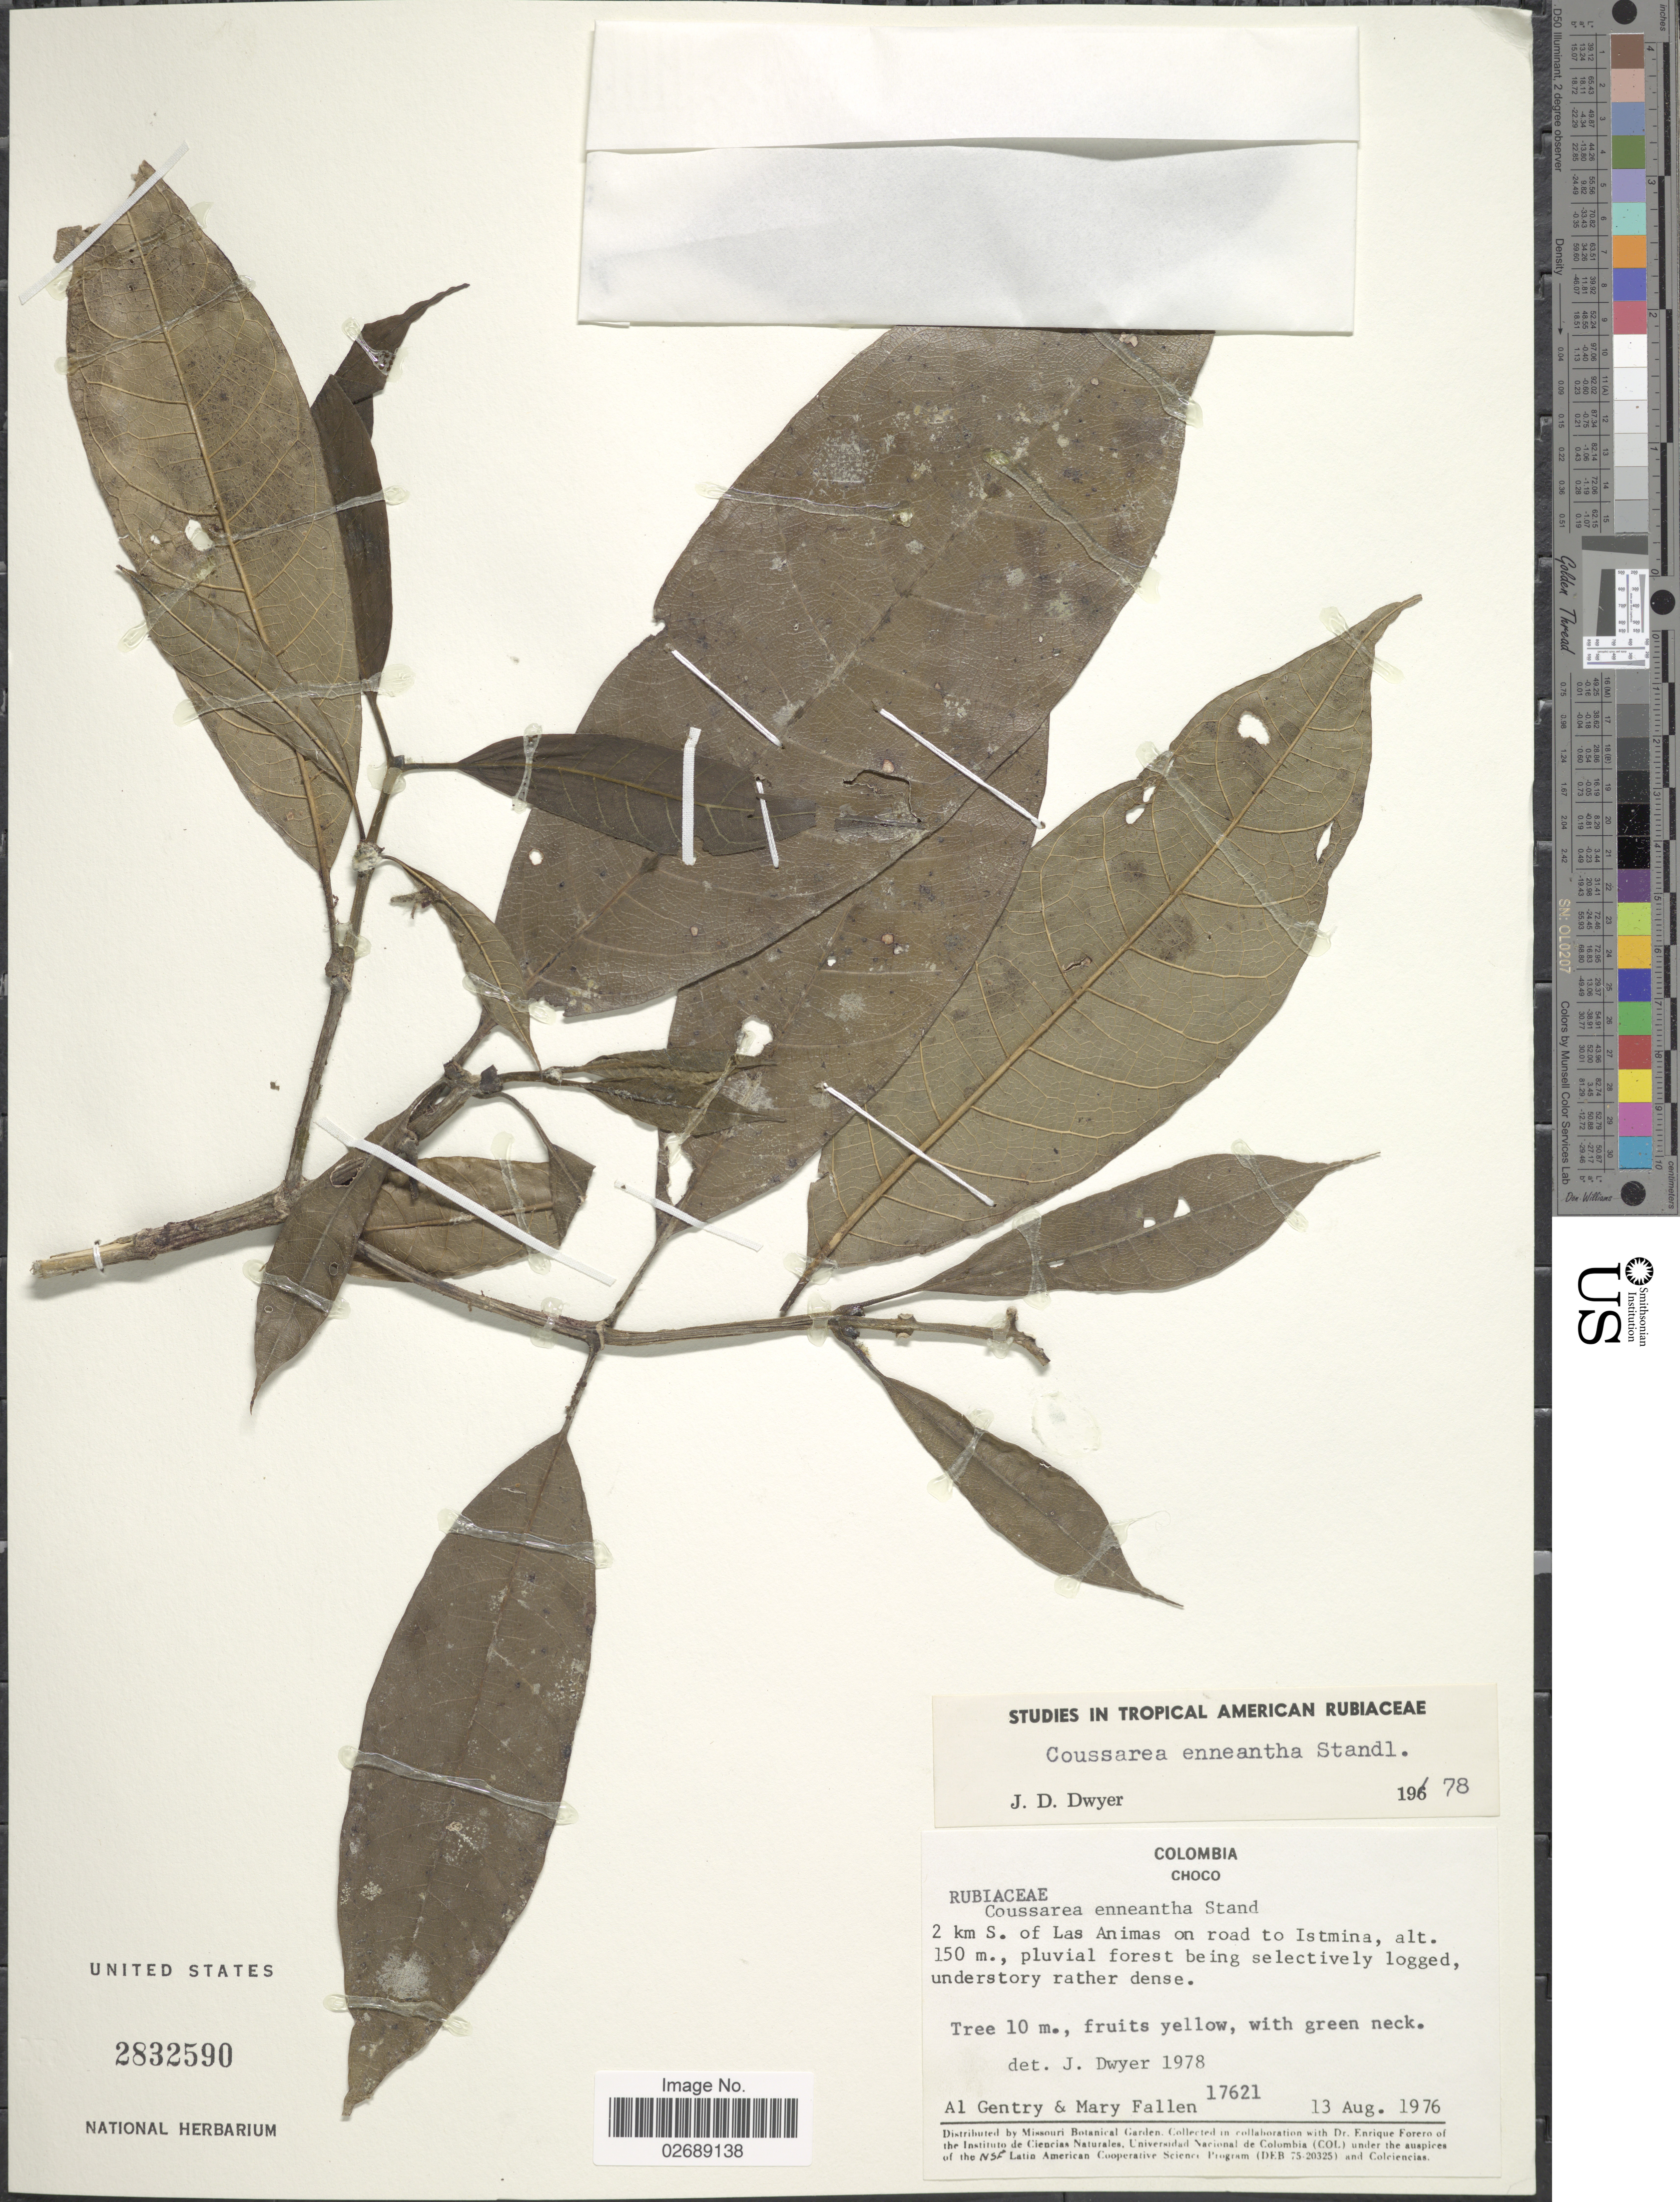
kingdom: Plantae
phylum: Tracheophyta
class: Magnoliopsida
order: Gentianales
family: Rubiaceae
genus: Coussarea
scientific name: Coussarea enneantha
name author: Standl.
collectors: A. H. Gentry & M. Fallen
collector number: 17621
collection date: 1976-08-13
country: Colombia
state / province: Chocó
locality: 2 km S. of Las Animas on road to Istmina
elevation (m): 150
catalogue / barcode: US 2832590